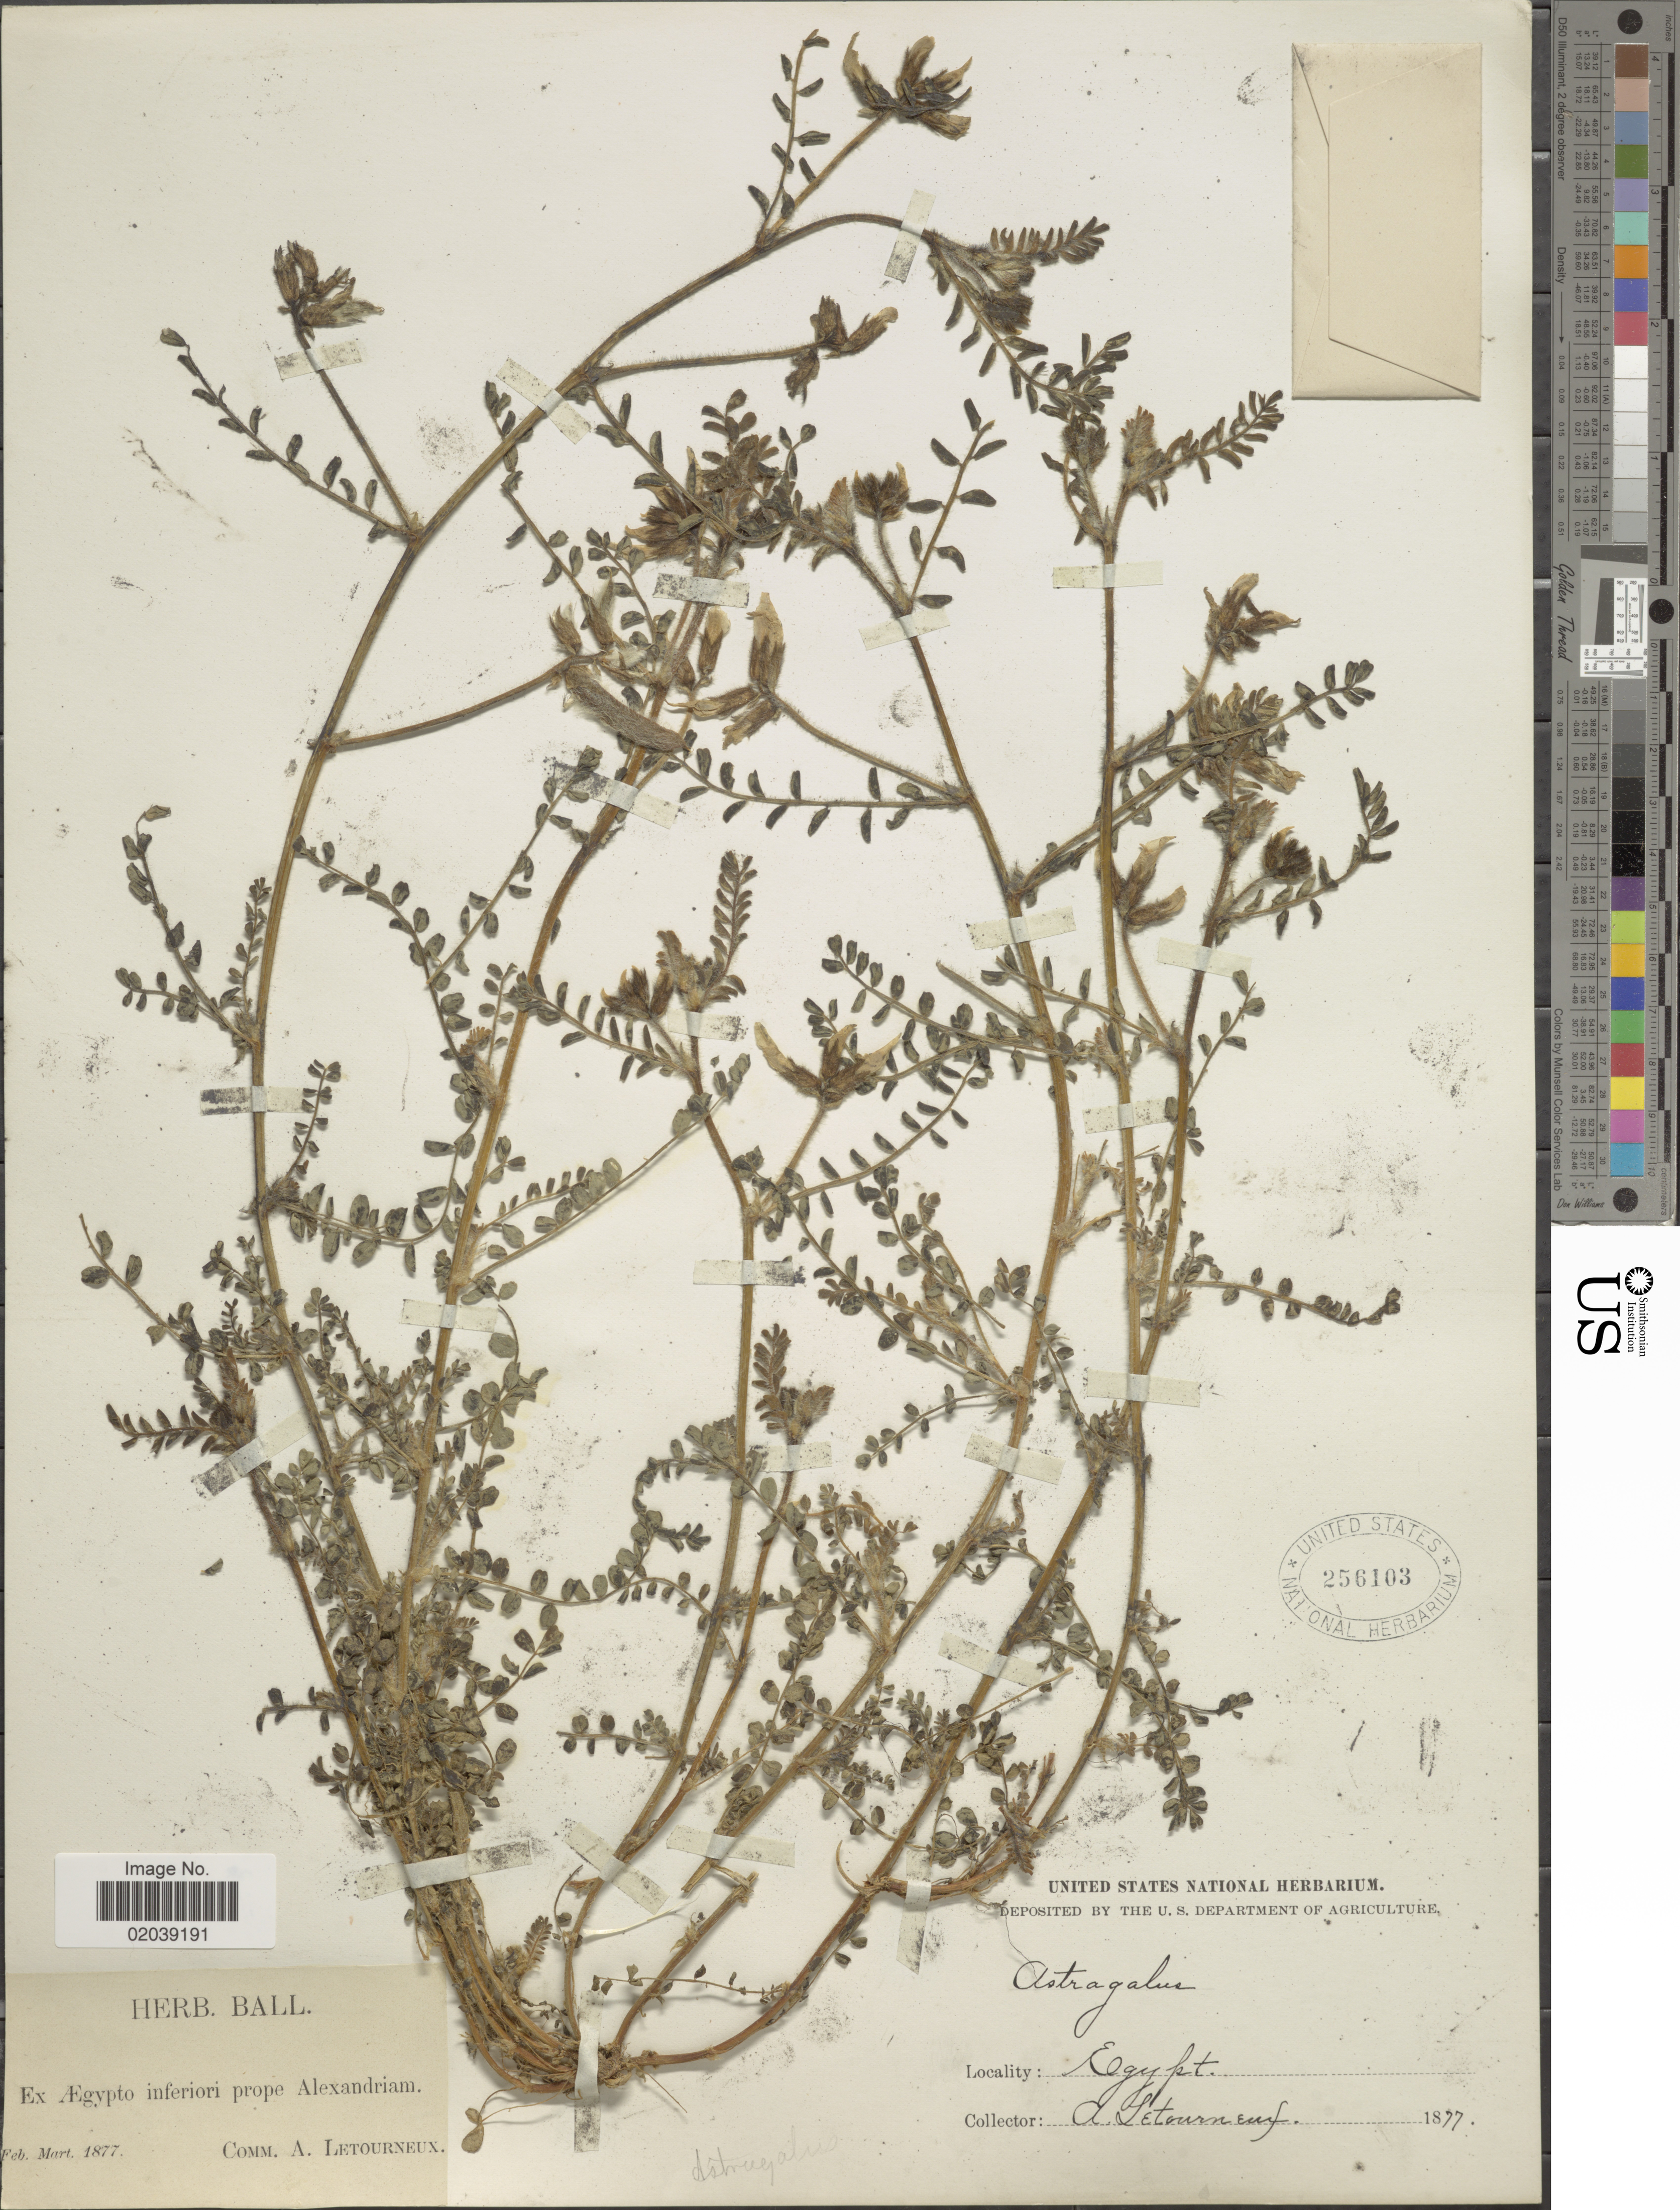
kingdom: Plantae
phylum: Tracheophyta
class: Magnoliopsida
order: Fabales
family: Fabaceae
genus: Astragalus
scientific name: Astragalus sp.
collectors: A. Letourneux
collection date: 1877-02/1877-03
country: Egypt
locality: Ex Aegypto inferiori prope Alxandriam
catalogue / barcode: US 256103